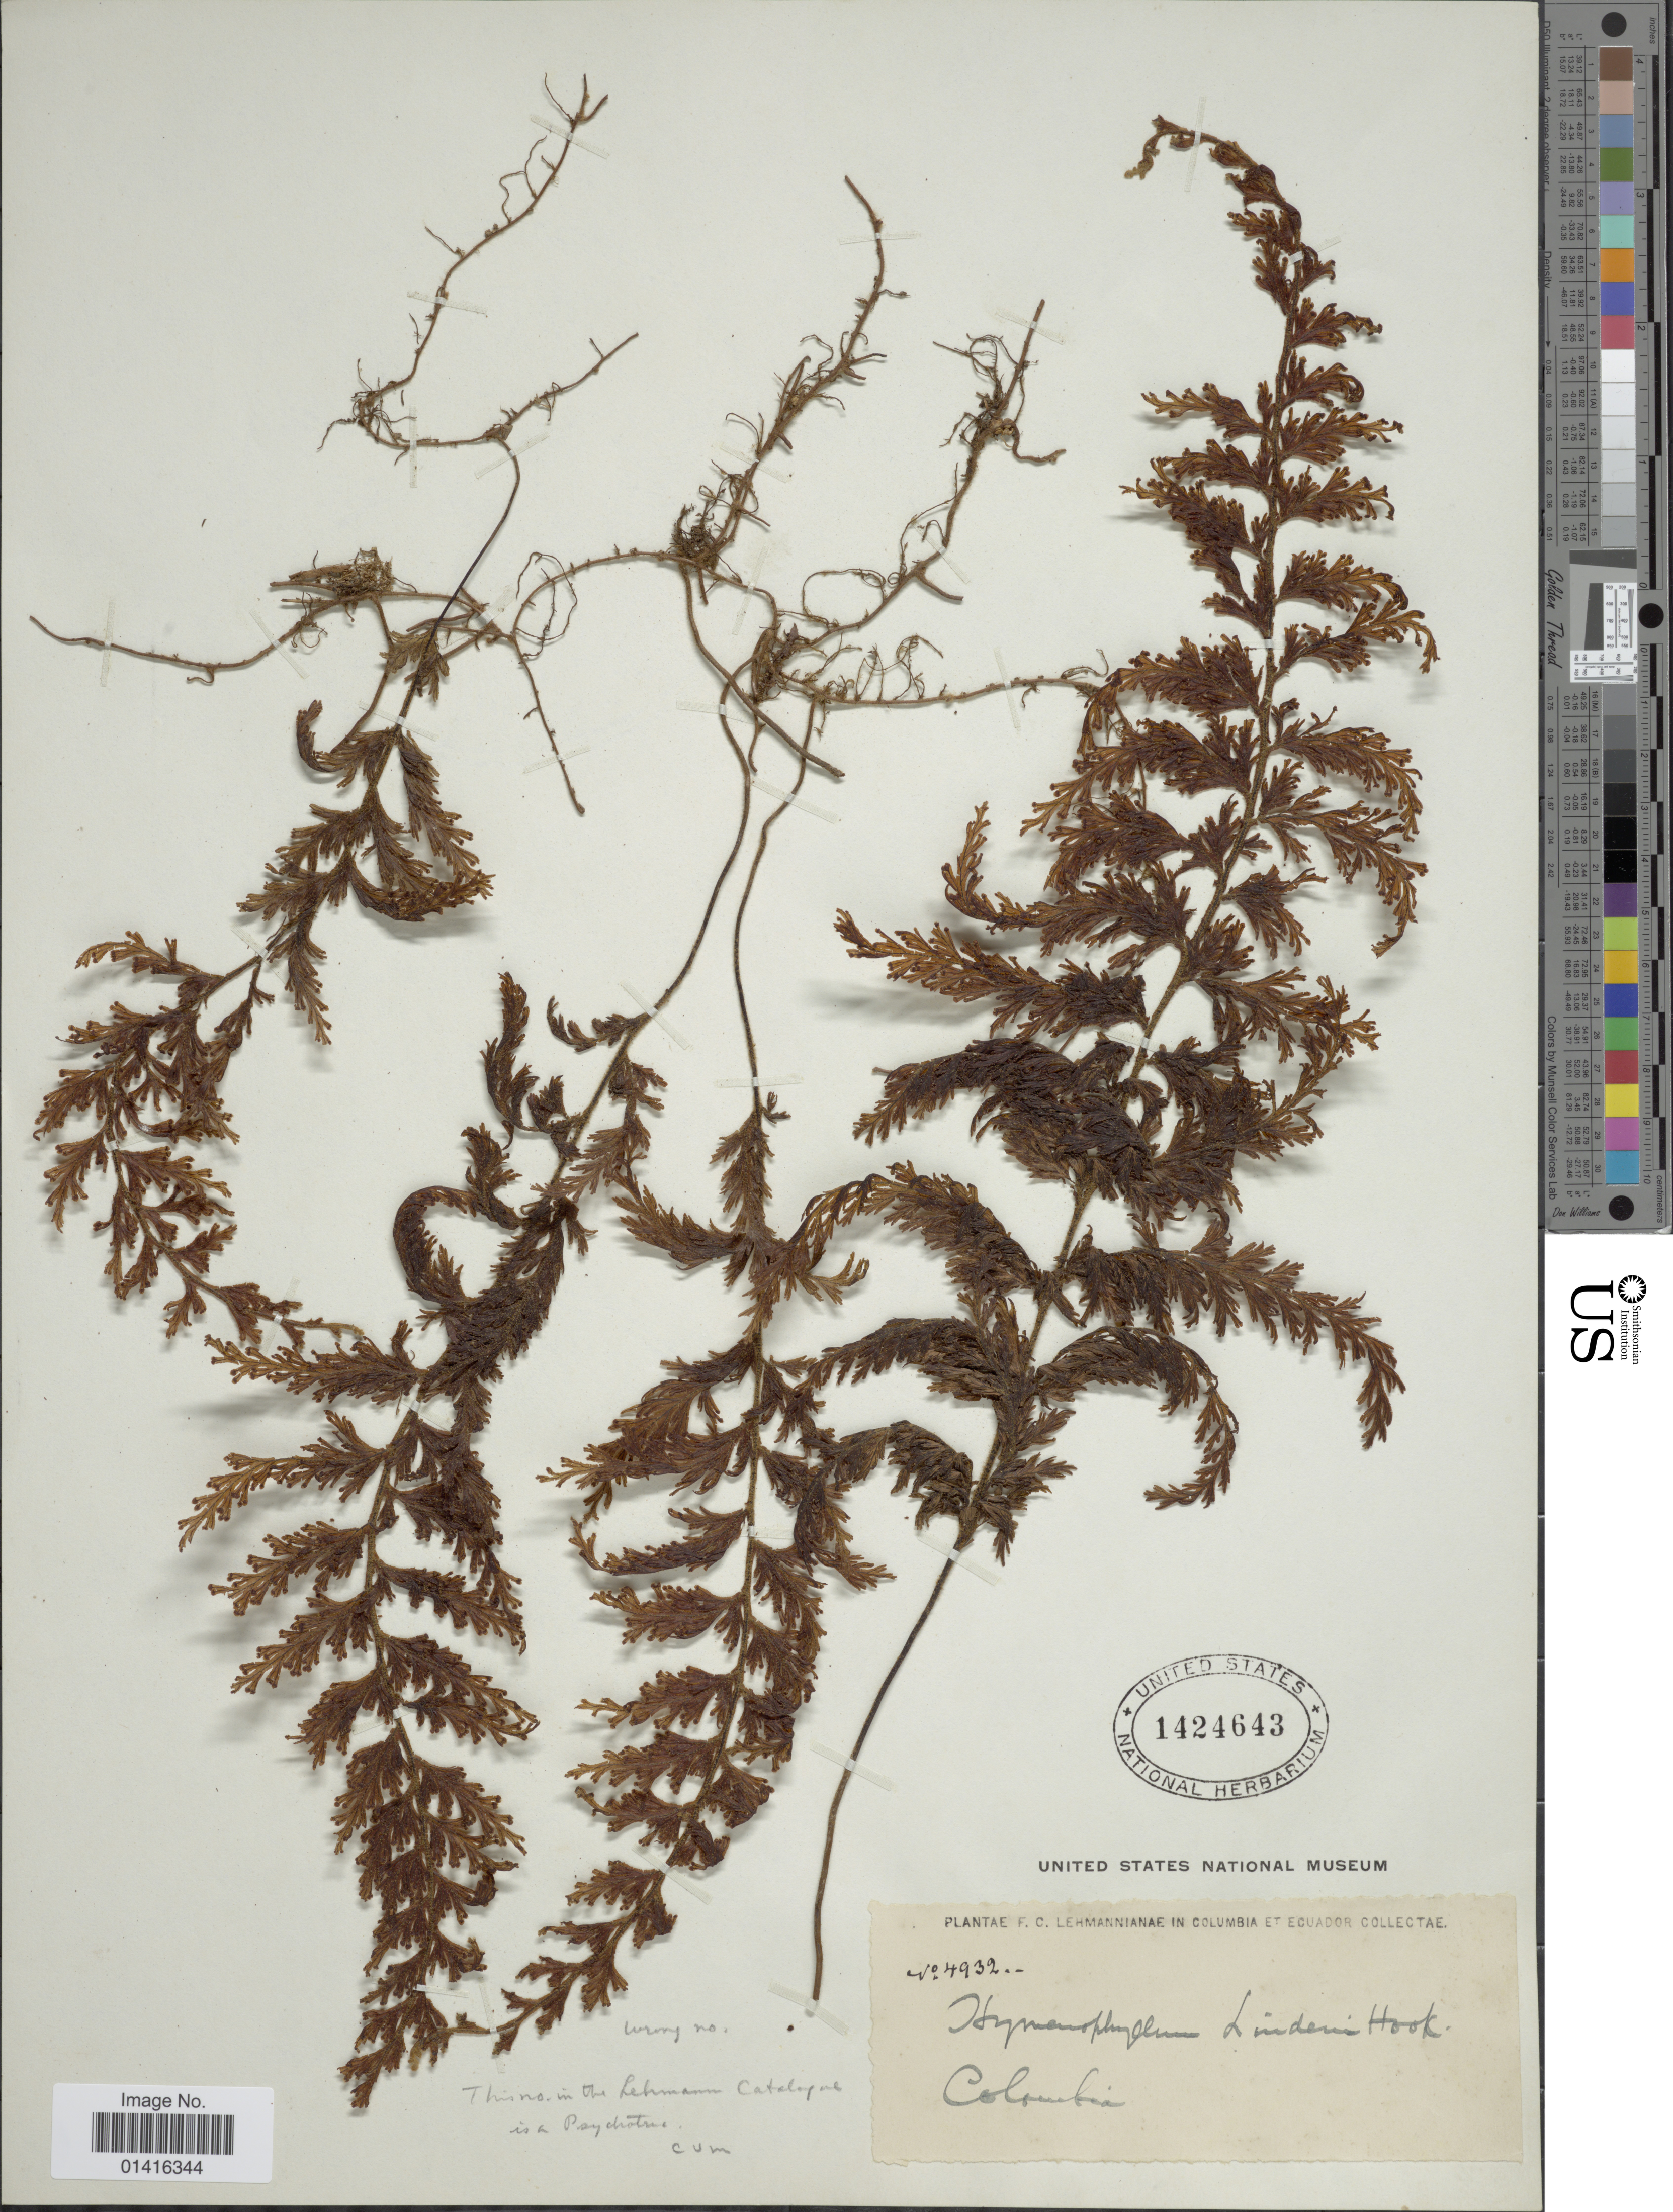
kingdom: Plantae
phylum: Tracheophyta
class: Polypodiopsida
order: Hymenophyllales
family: Hymenophyllaceae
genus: Hymenophyllum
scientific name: Hymenophyllum lindenii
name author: Hook.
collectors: F. C. Lehmann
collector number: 4932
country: Colombia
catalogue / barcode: US 1424643